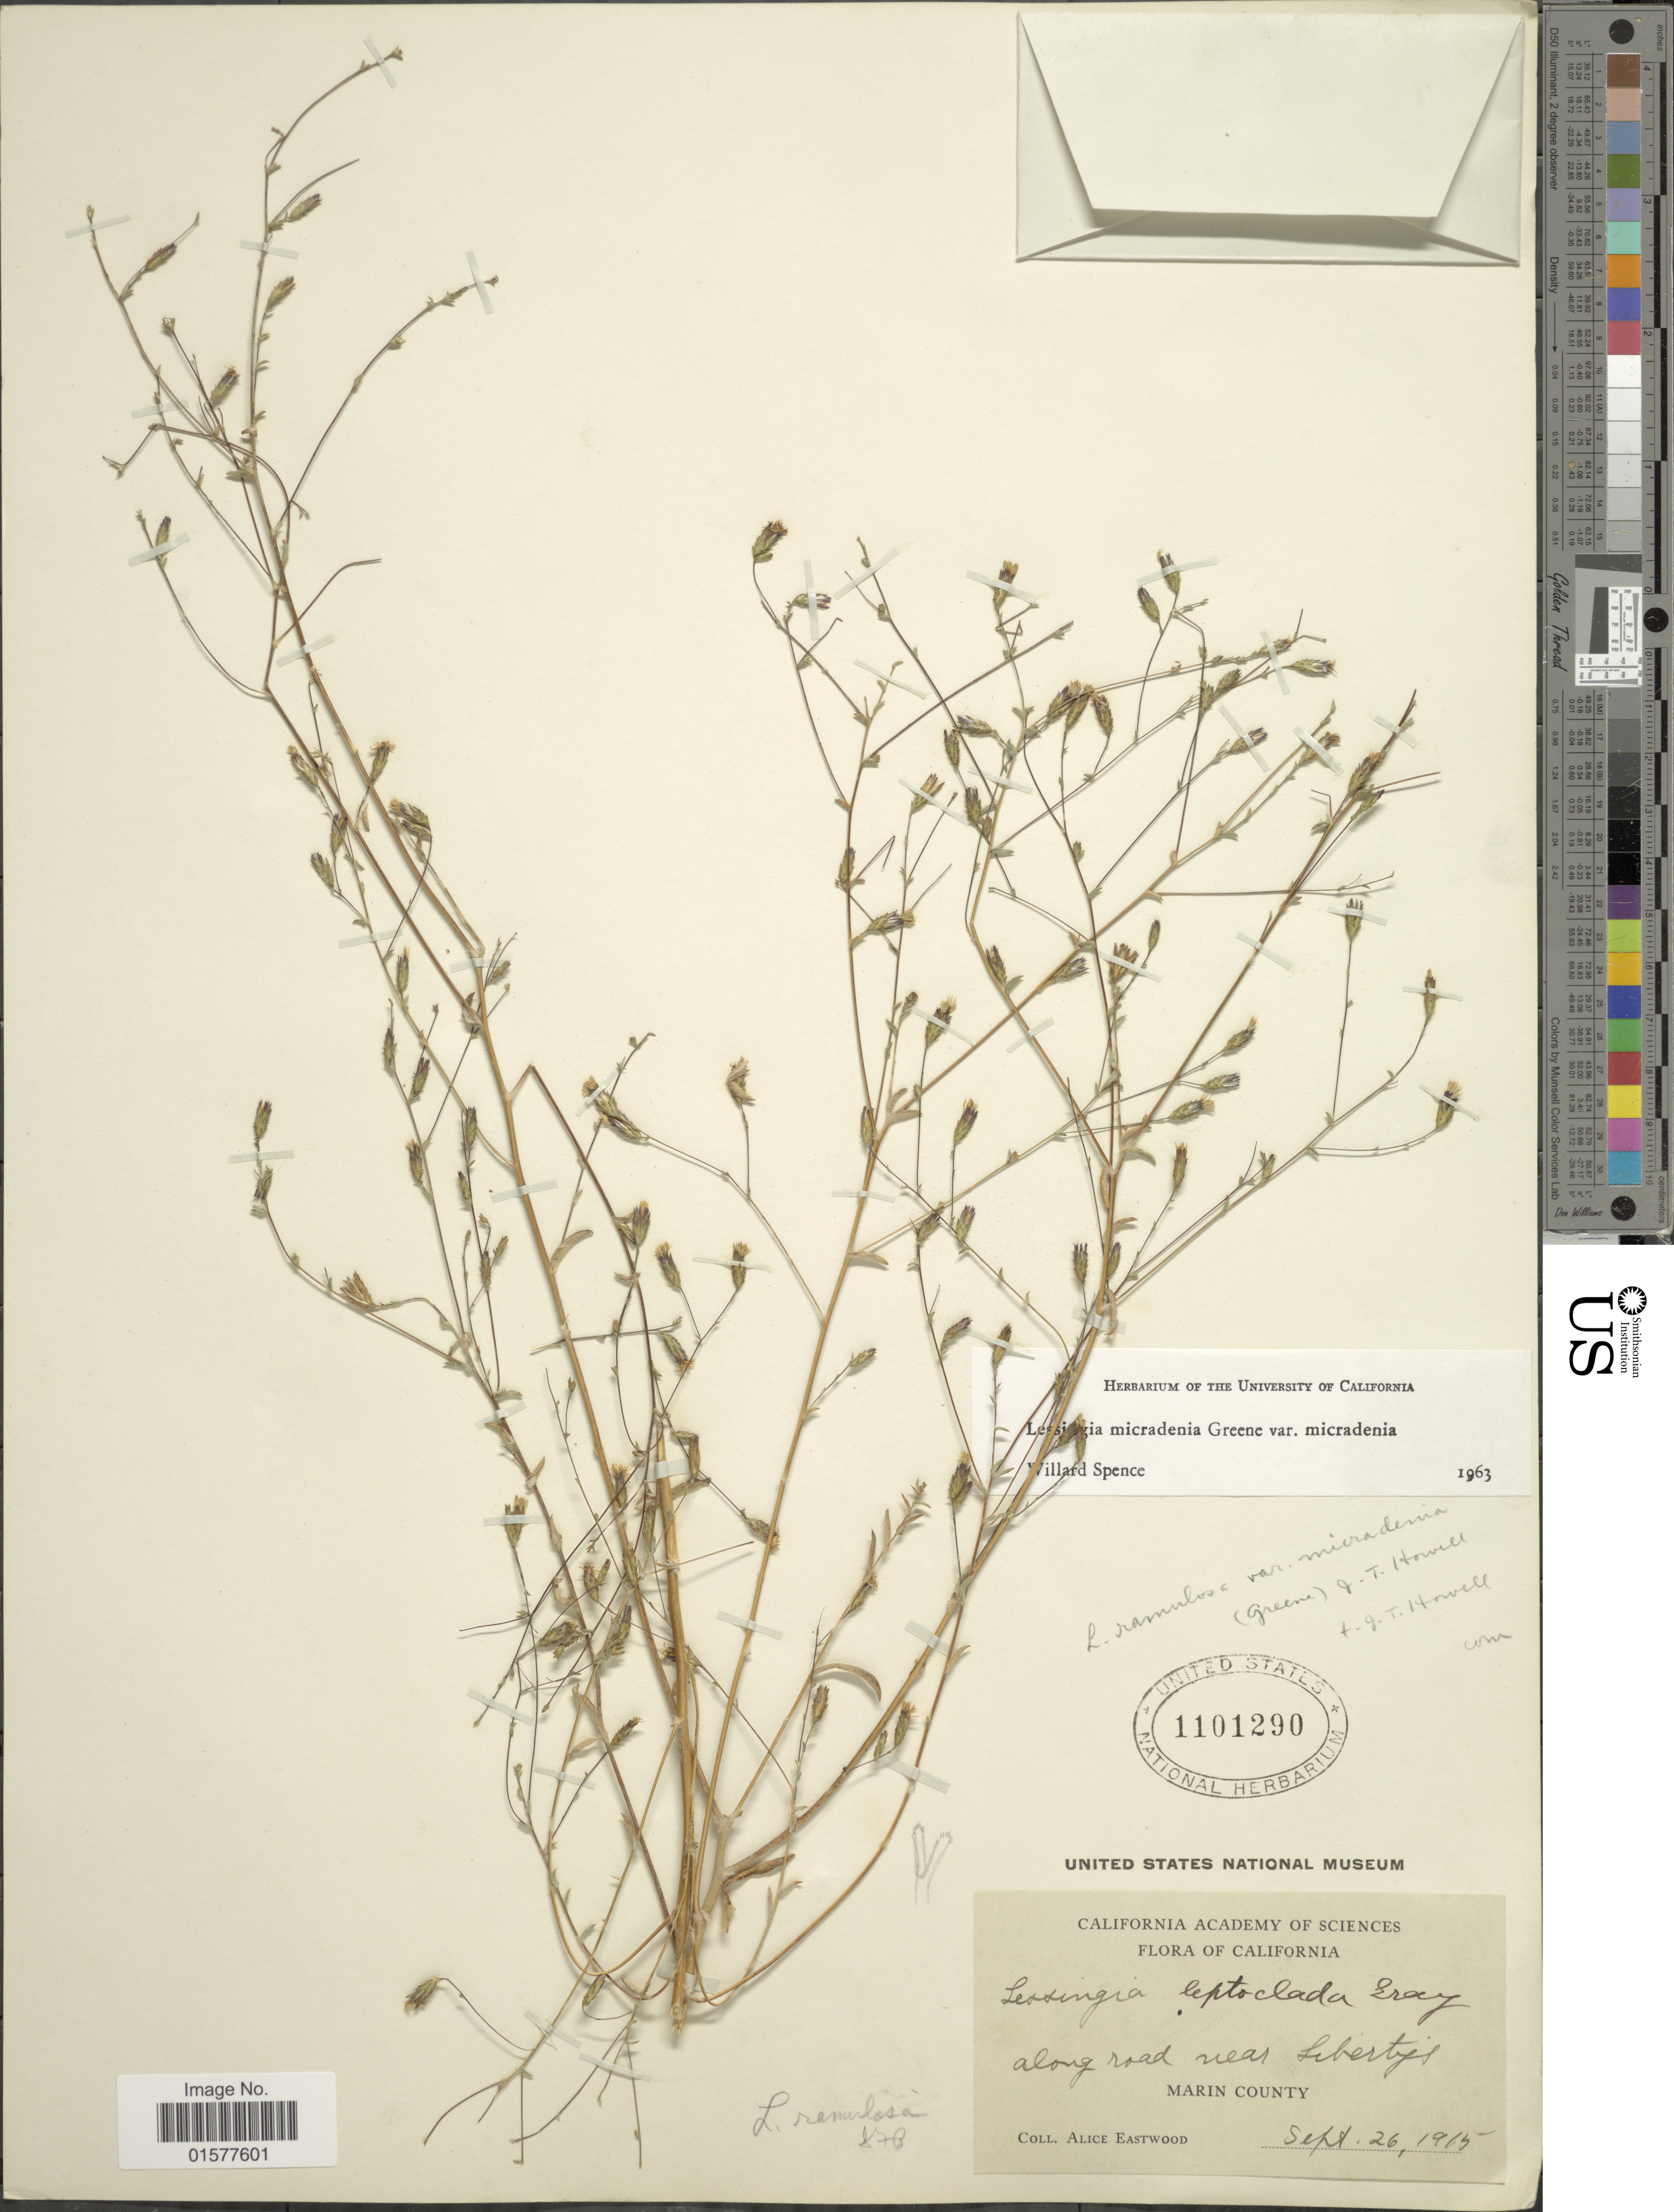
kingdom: Plantae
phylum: Tracheophyta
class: Magnoliopsida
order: Asterales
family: Asteraceae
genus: Lessingia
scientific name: Lessingia micradenia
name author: Greene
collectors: A. Eastwood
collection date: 1915-09-26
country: United States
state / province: California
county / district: Marin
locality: Along road near Libertys, Marin County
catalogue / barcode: US 1101290